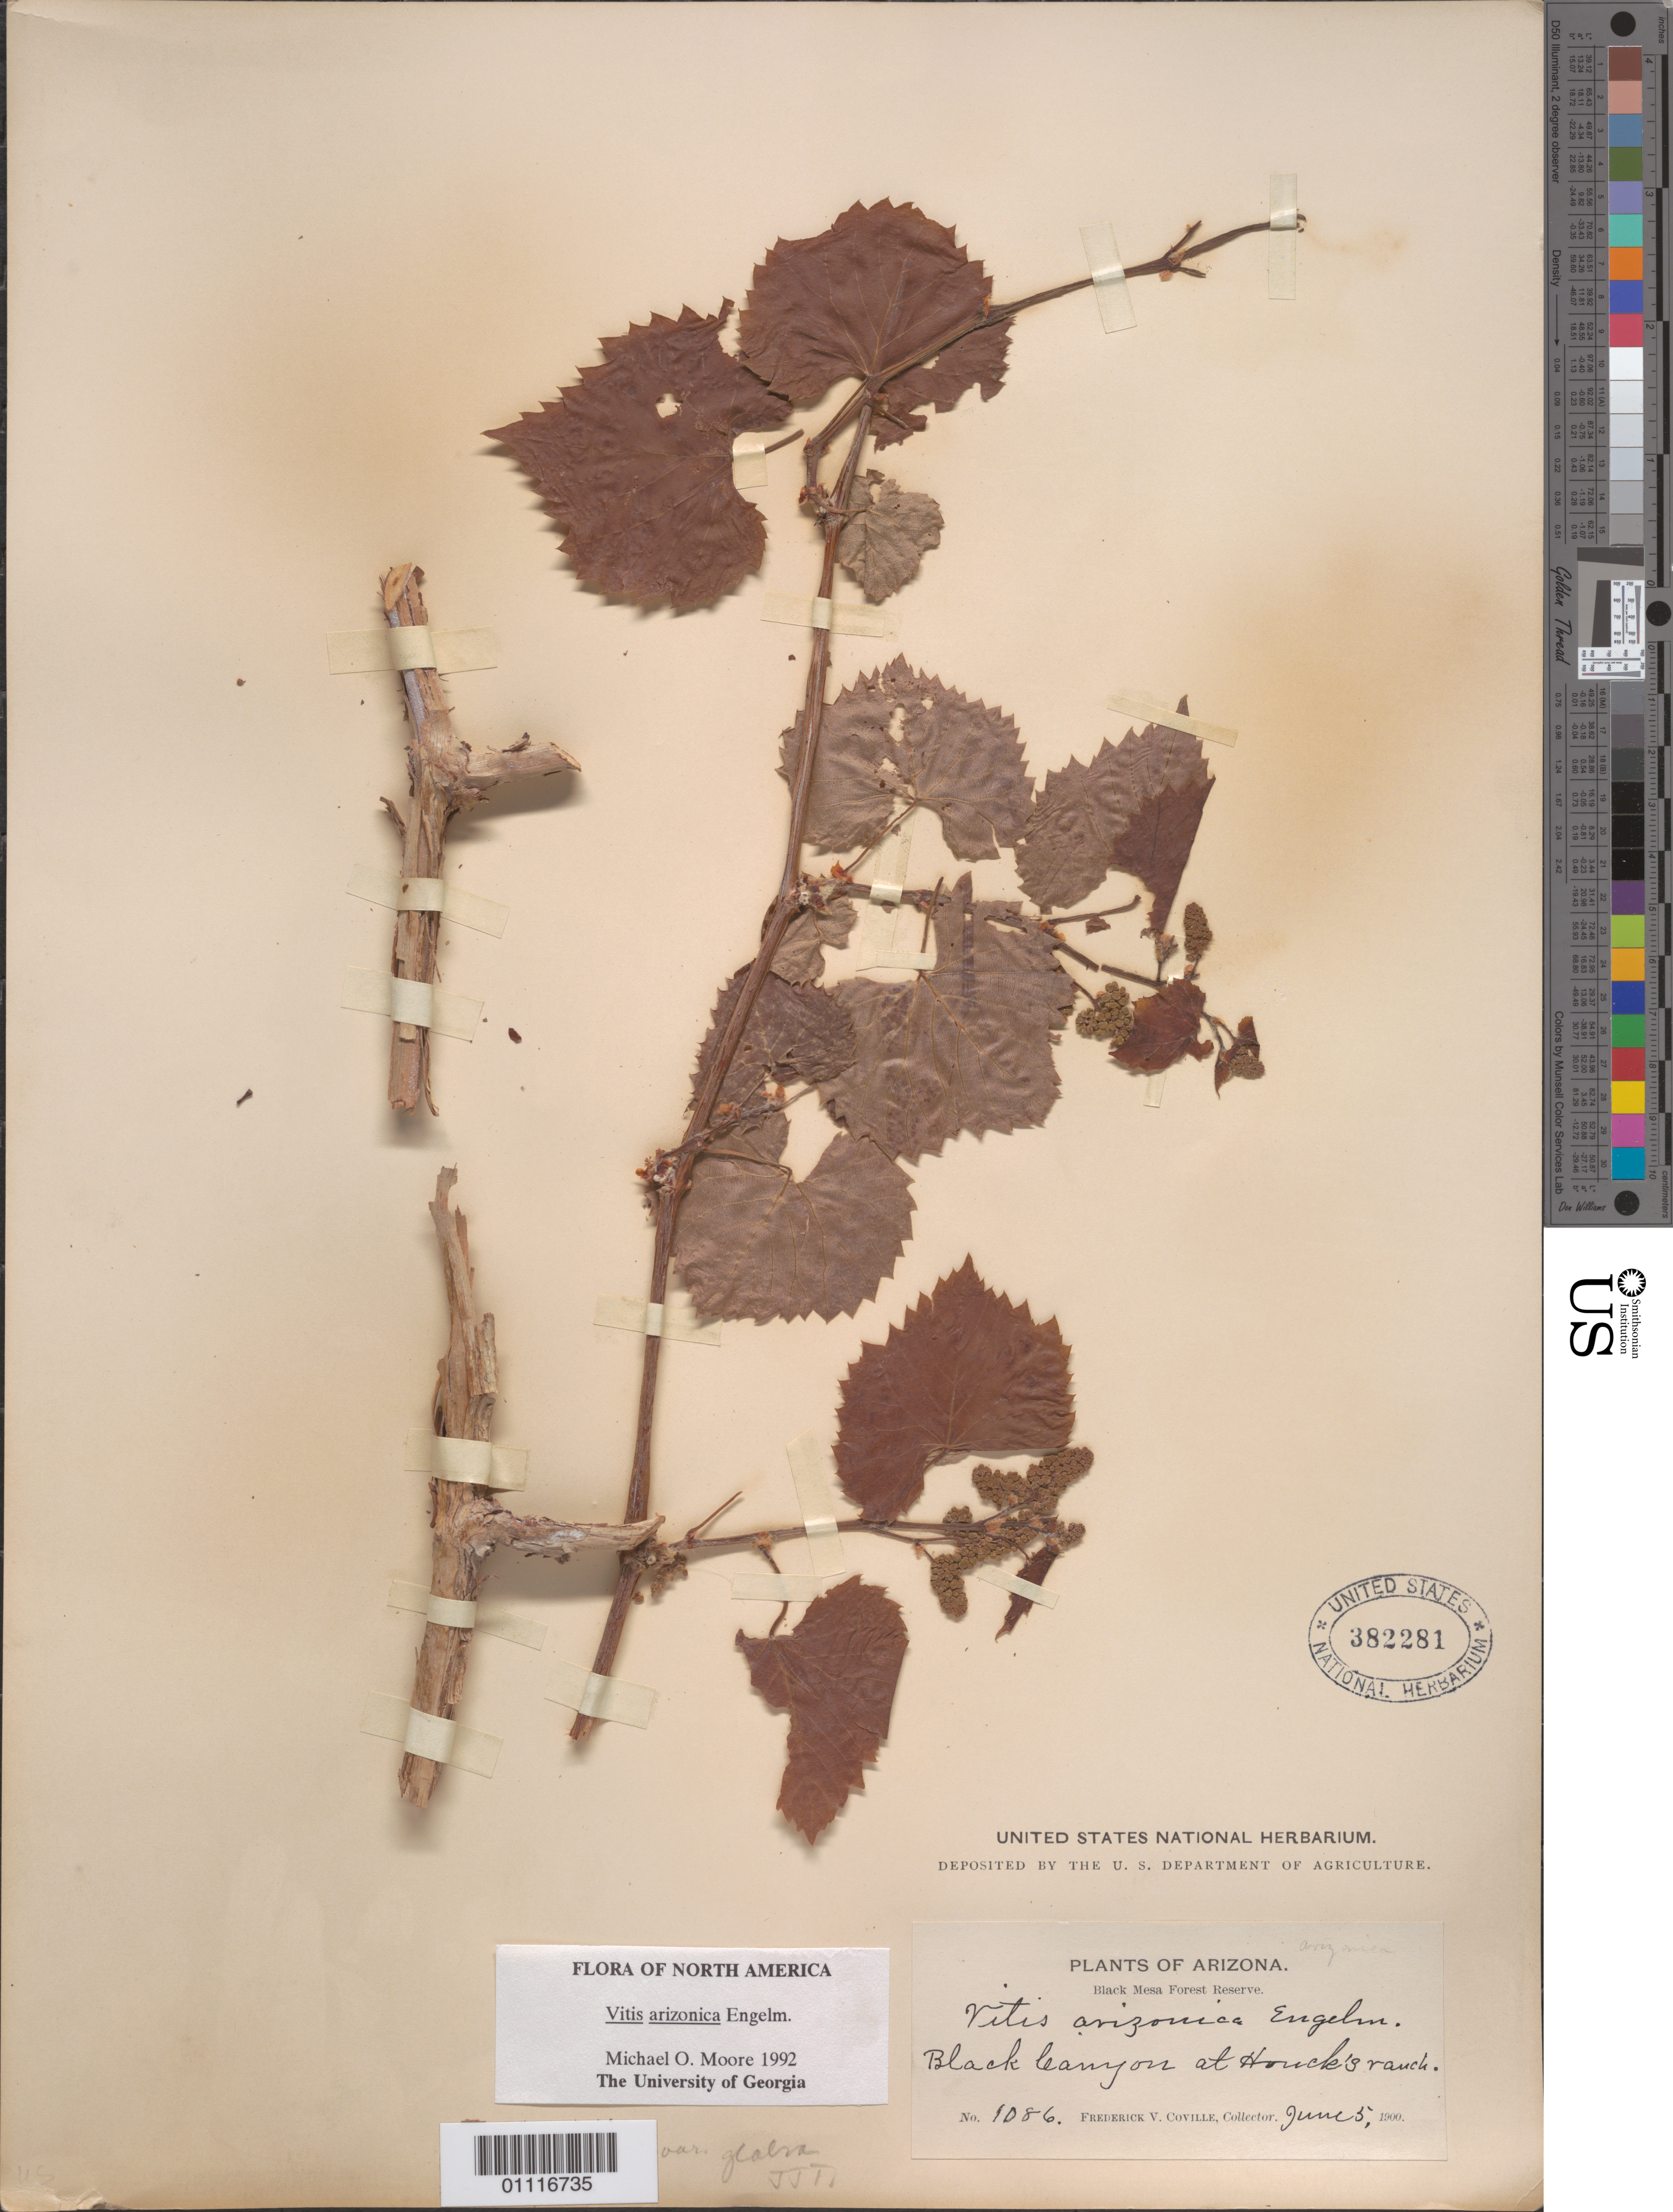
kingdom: Plantae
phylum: Tracheophyta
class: Magnoliopsida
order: Vitales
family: Vitaceae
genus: Vitis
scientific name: Vitis arizonica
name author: Engelm.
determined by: Moore, M. O.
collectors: F. V. Coville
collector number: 1086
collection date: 1900-06-05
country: United States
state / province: Arizona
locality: Houck's ranch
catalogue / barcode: US 382281